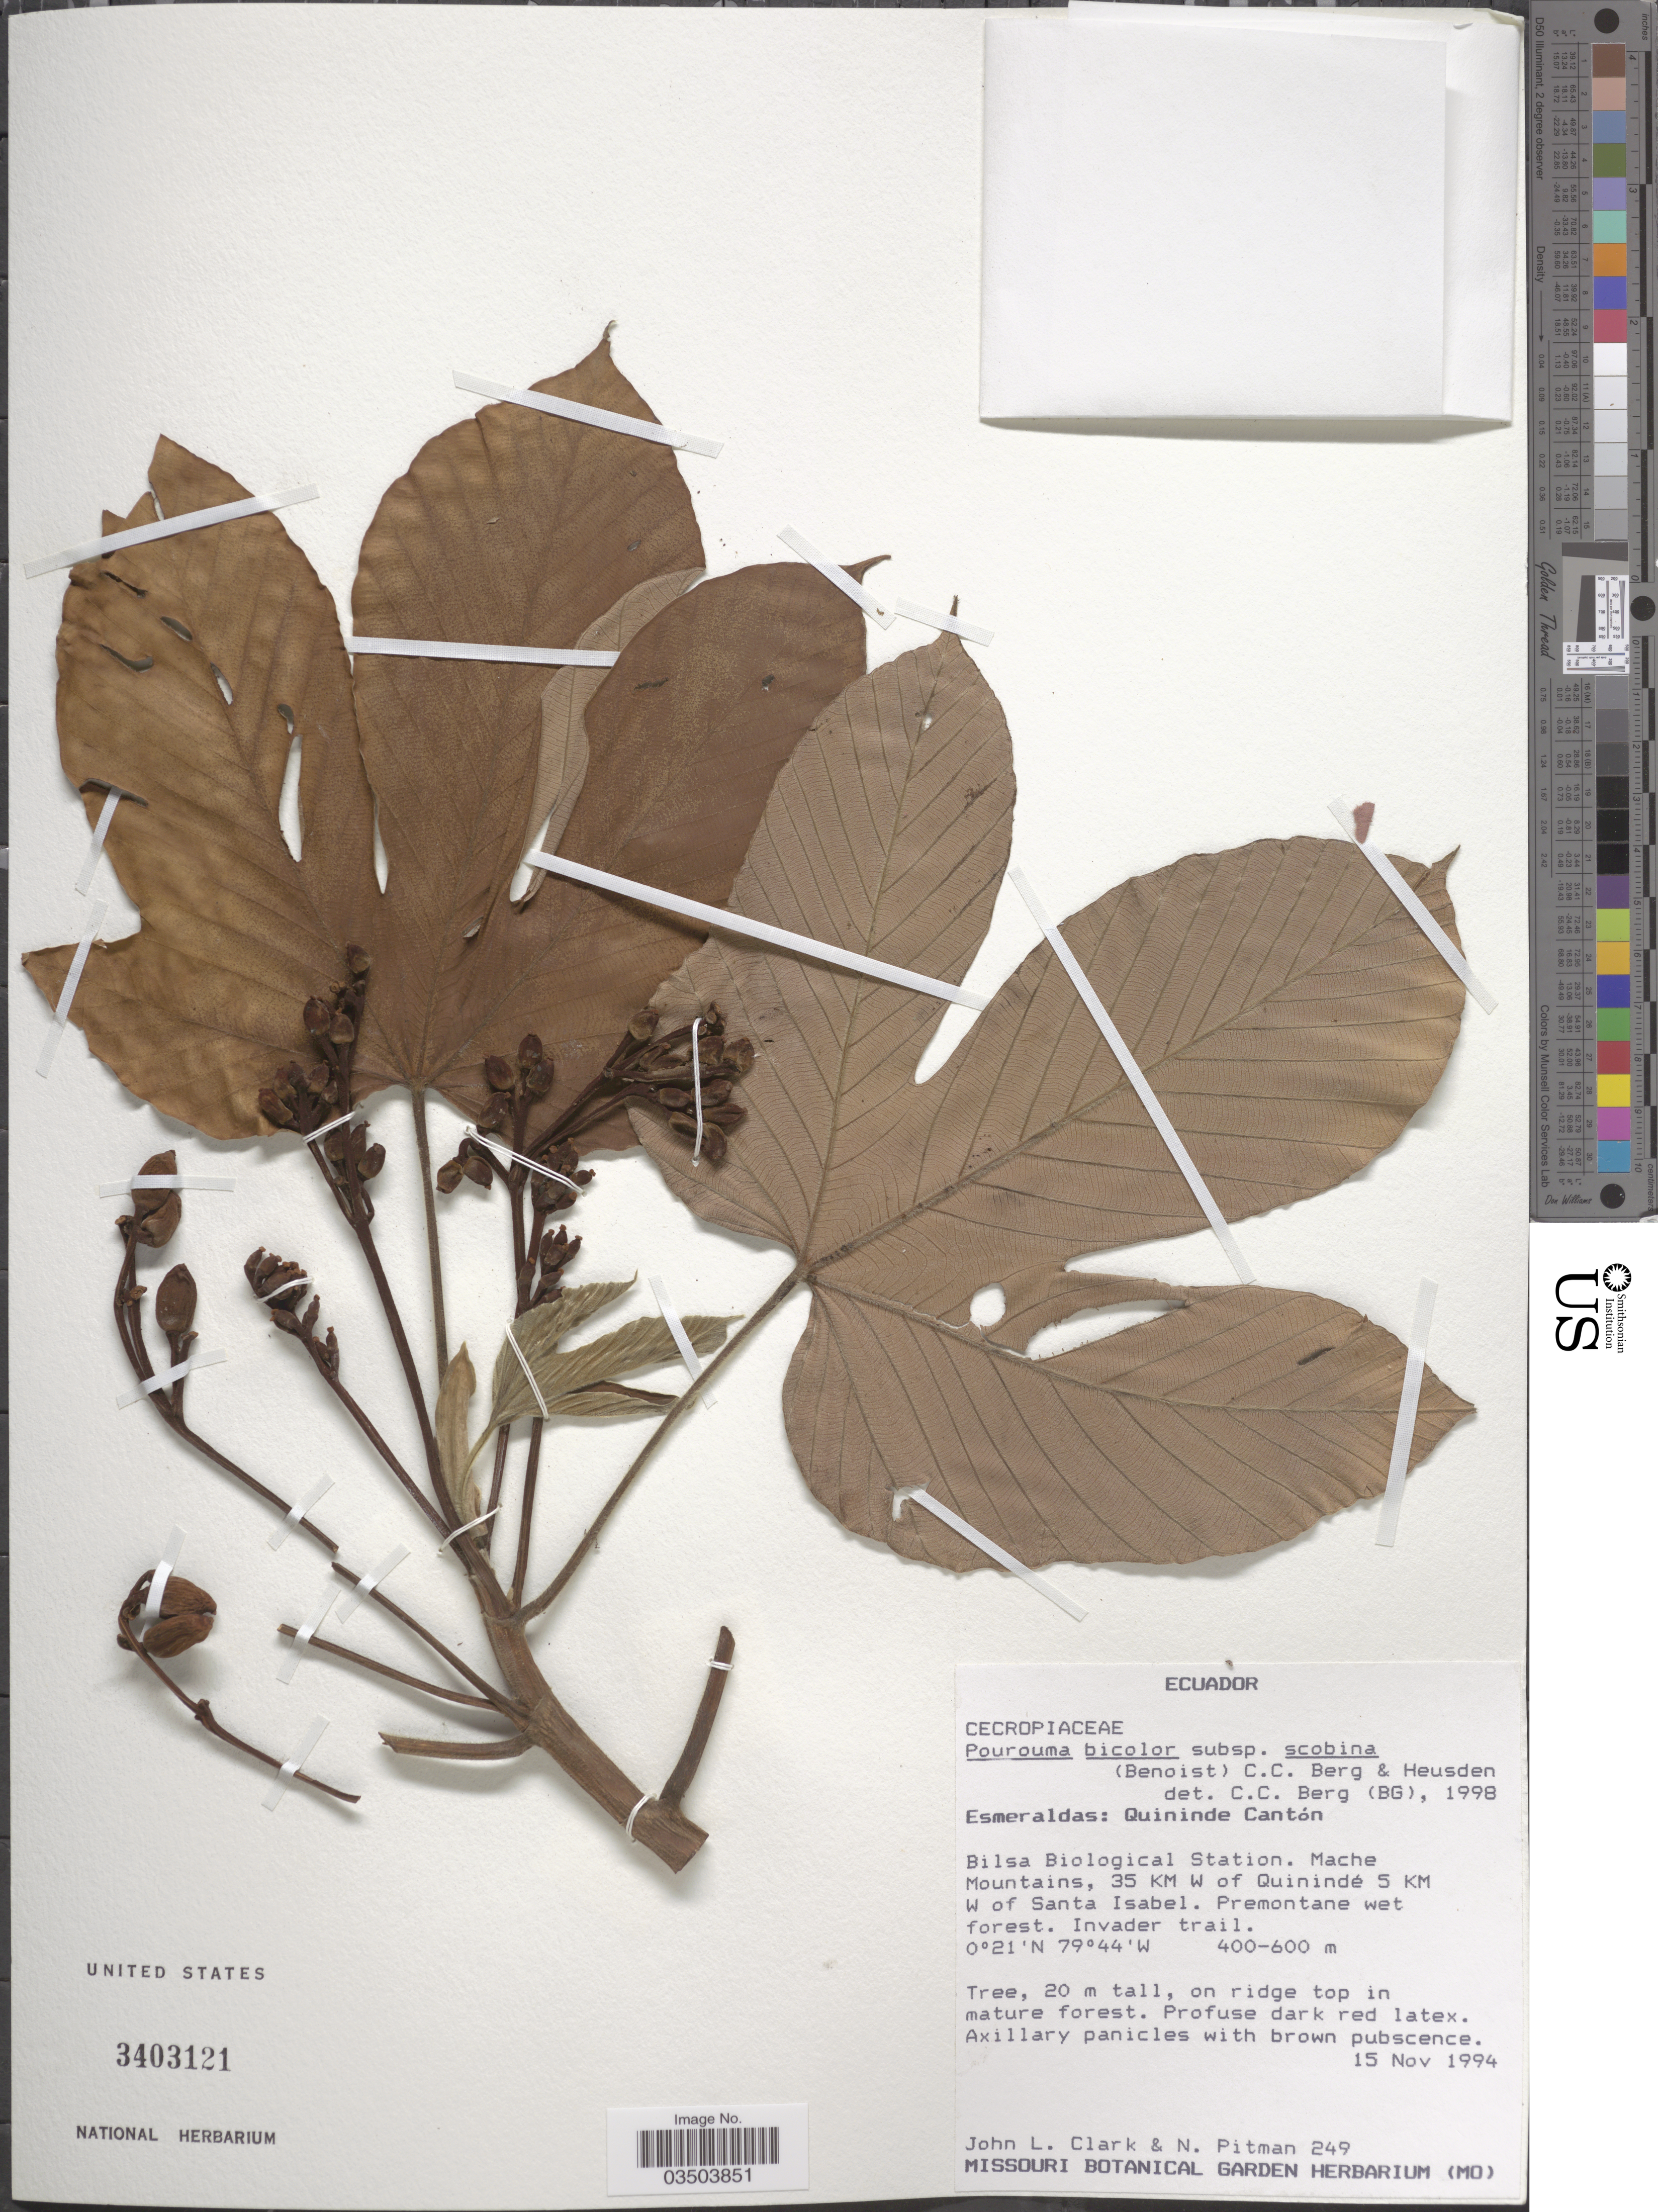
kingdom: Plantae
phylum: Tracheophyta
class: Magnoliopsida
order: Rosales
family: Urticaceae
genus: Pourouma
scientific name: Pourouma bicolor subsp. scobina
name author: (Benoist) C.C. Berg & Heusden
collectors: J. L. Clark & N. Pitman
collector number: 249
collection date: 1994-11-15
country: Ecuador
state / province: Esmeraldas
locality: Quininde Cantón. Bilsa Biological Station. Mache Mountains, 35 KM W of Quinindé 5 KM W of Santa Isabel.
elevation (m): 400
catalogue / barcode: US 3403121